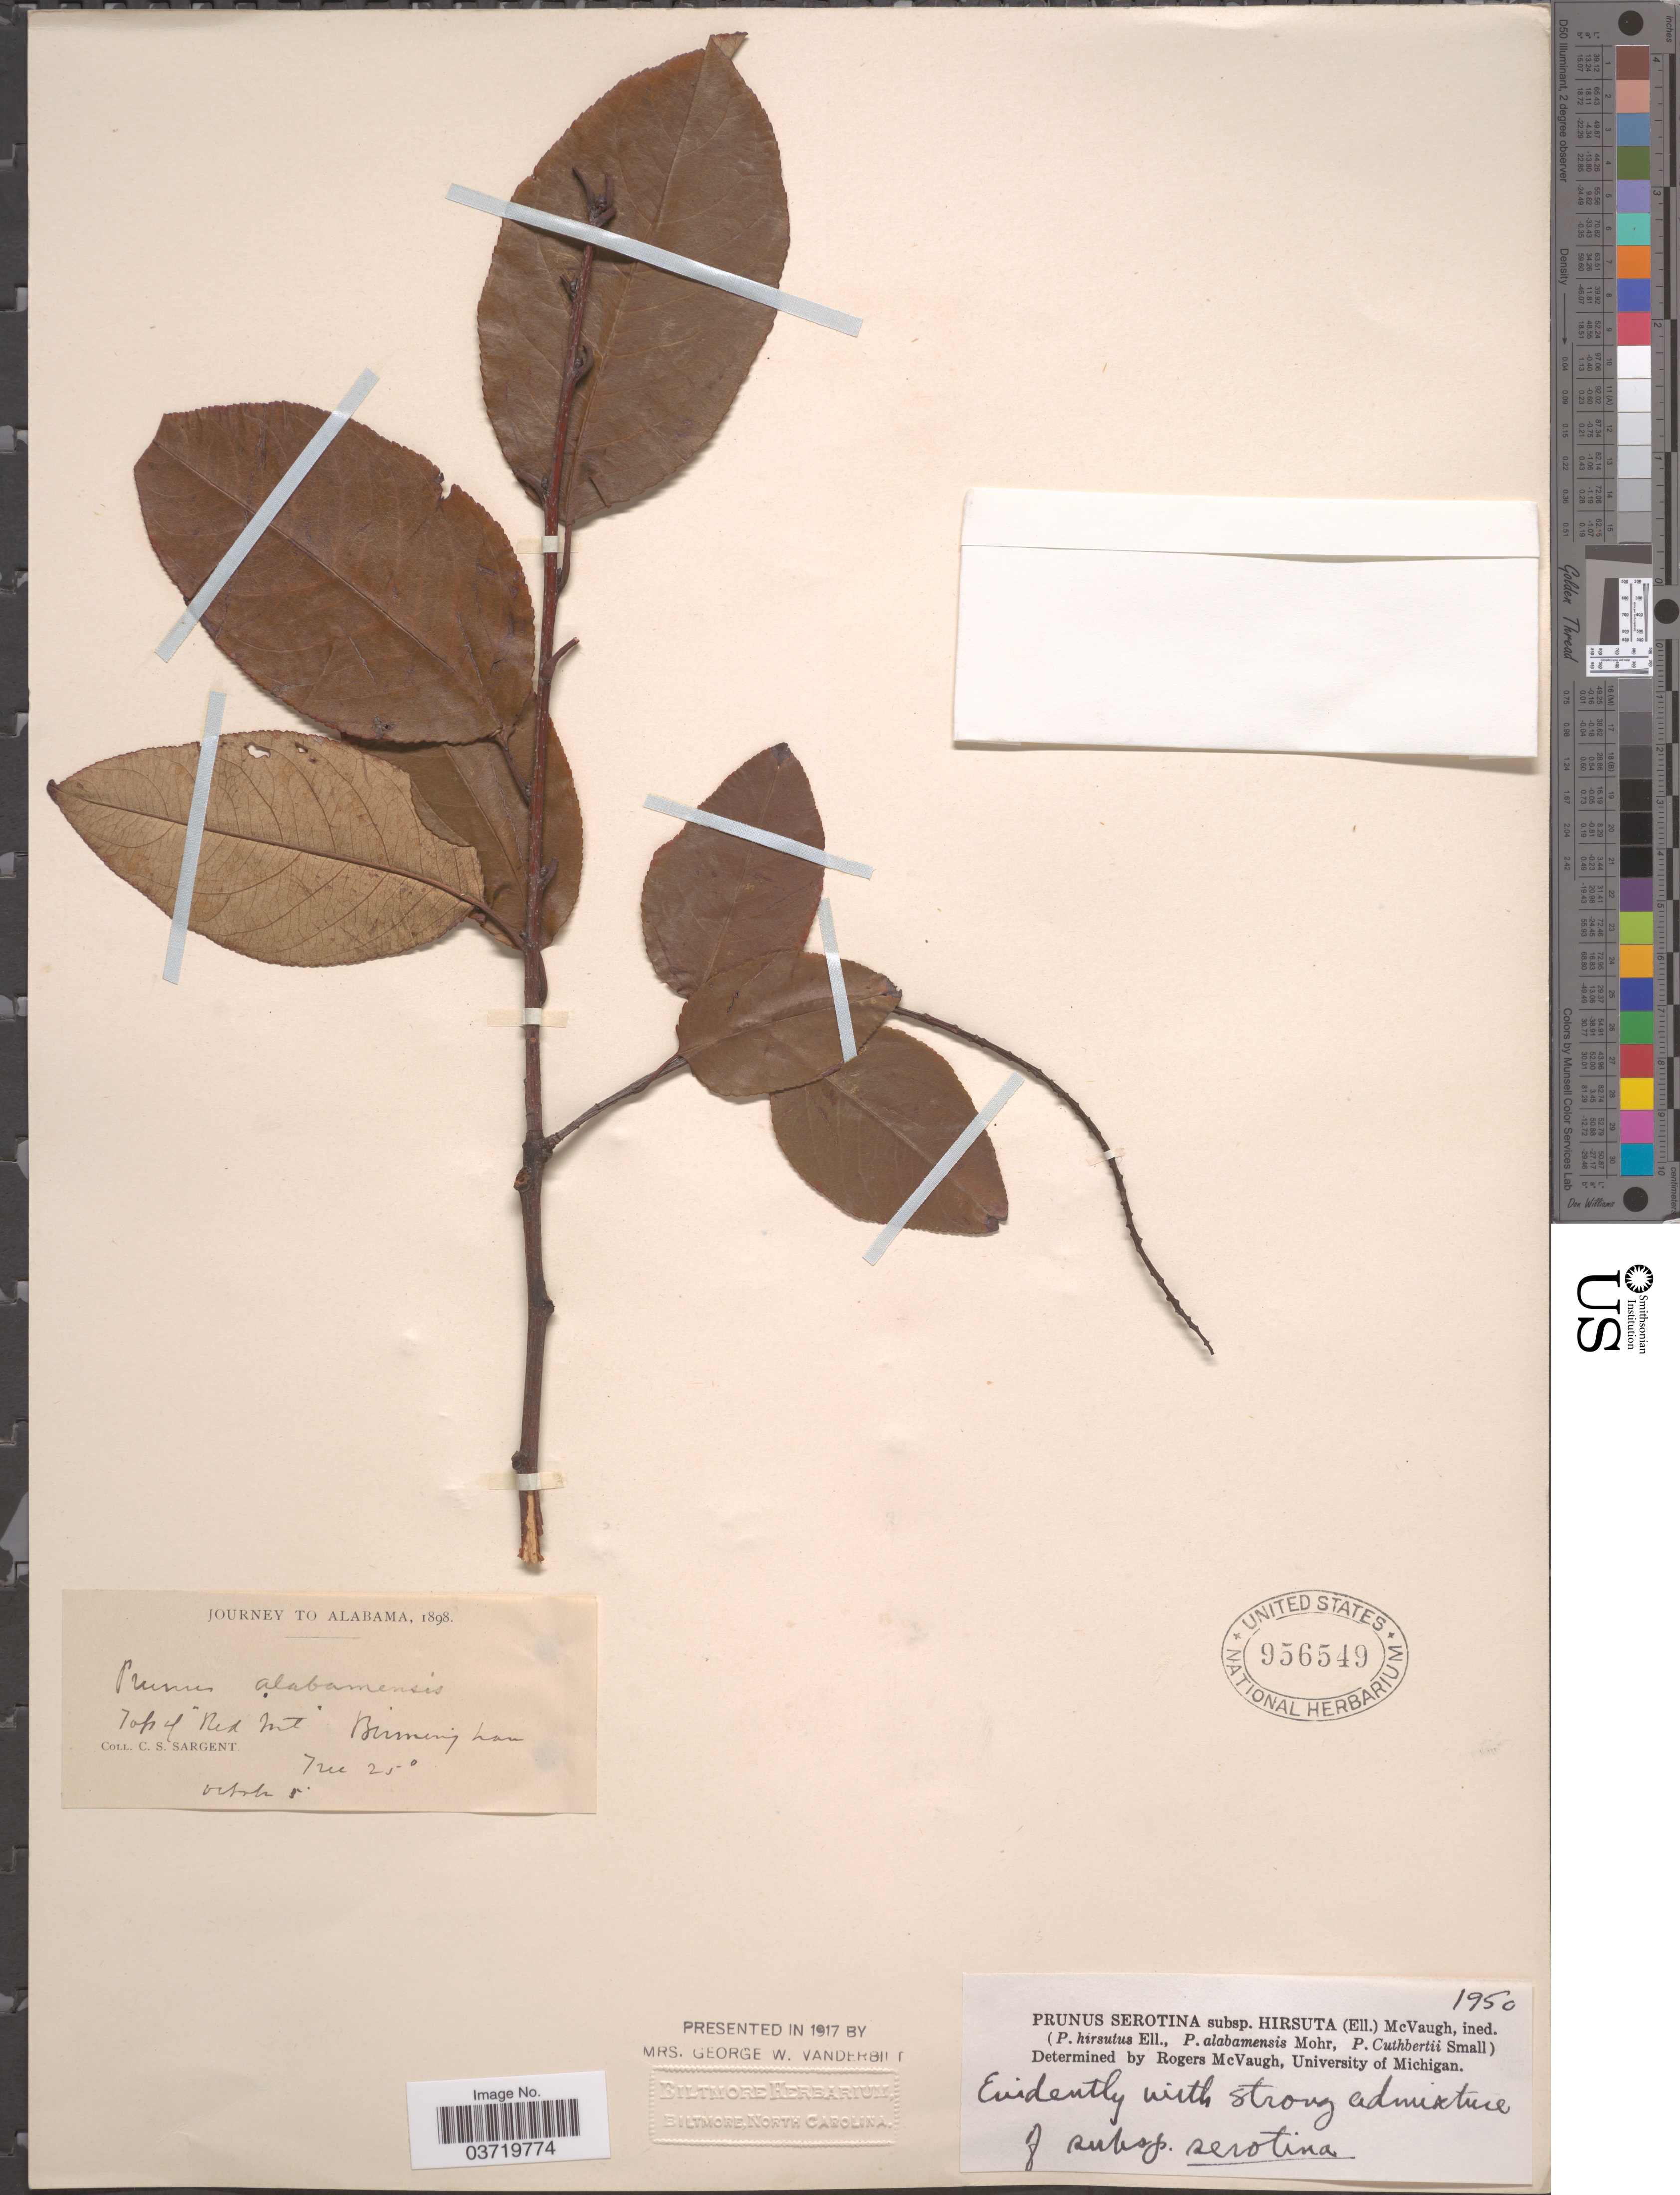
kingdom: Plantae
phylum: Tracheophyta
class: Magnoliopsida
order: Rosales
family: Rosaceae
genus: Prunus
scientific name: Prunus serotina var. serotina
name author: Ehrh.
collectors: C. S. Sargent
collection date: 1898-10-05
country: United States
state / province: Alabama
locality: Top of "Red Mt", Birmingham.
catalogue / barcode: US 956549